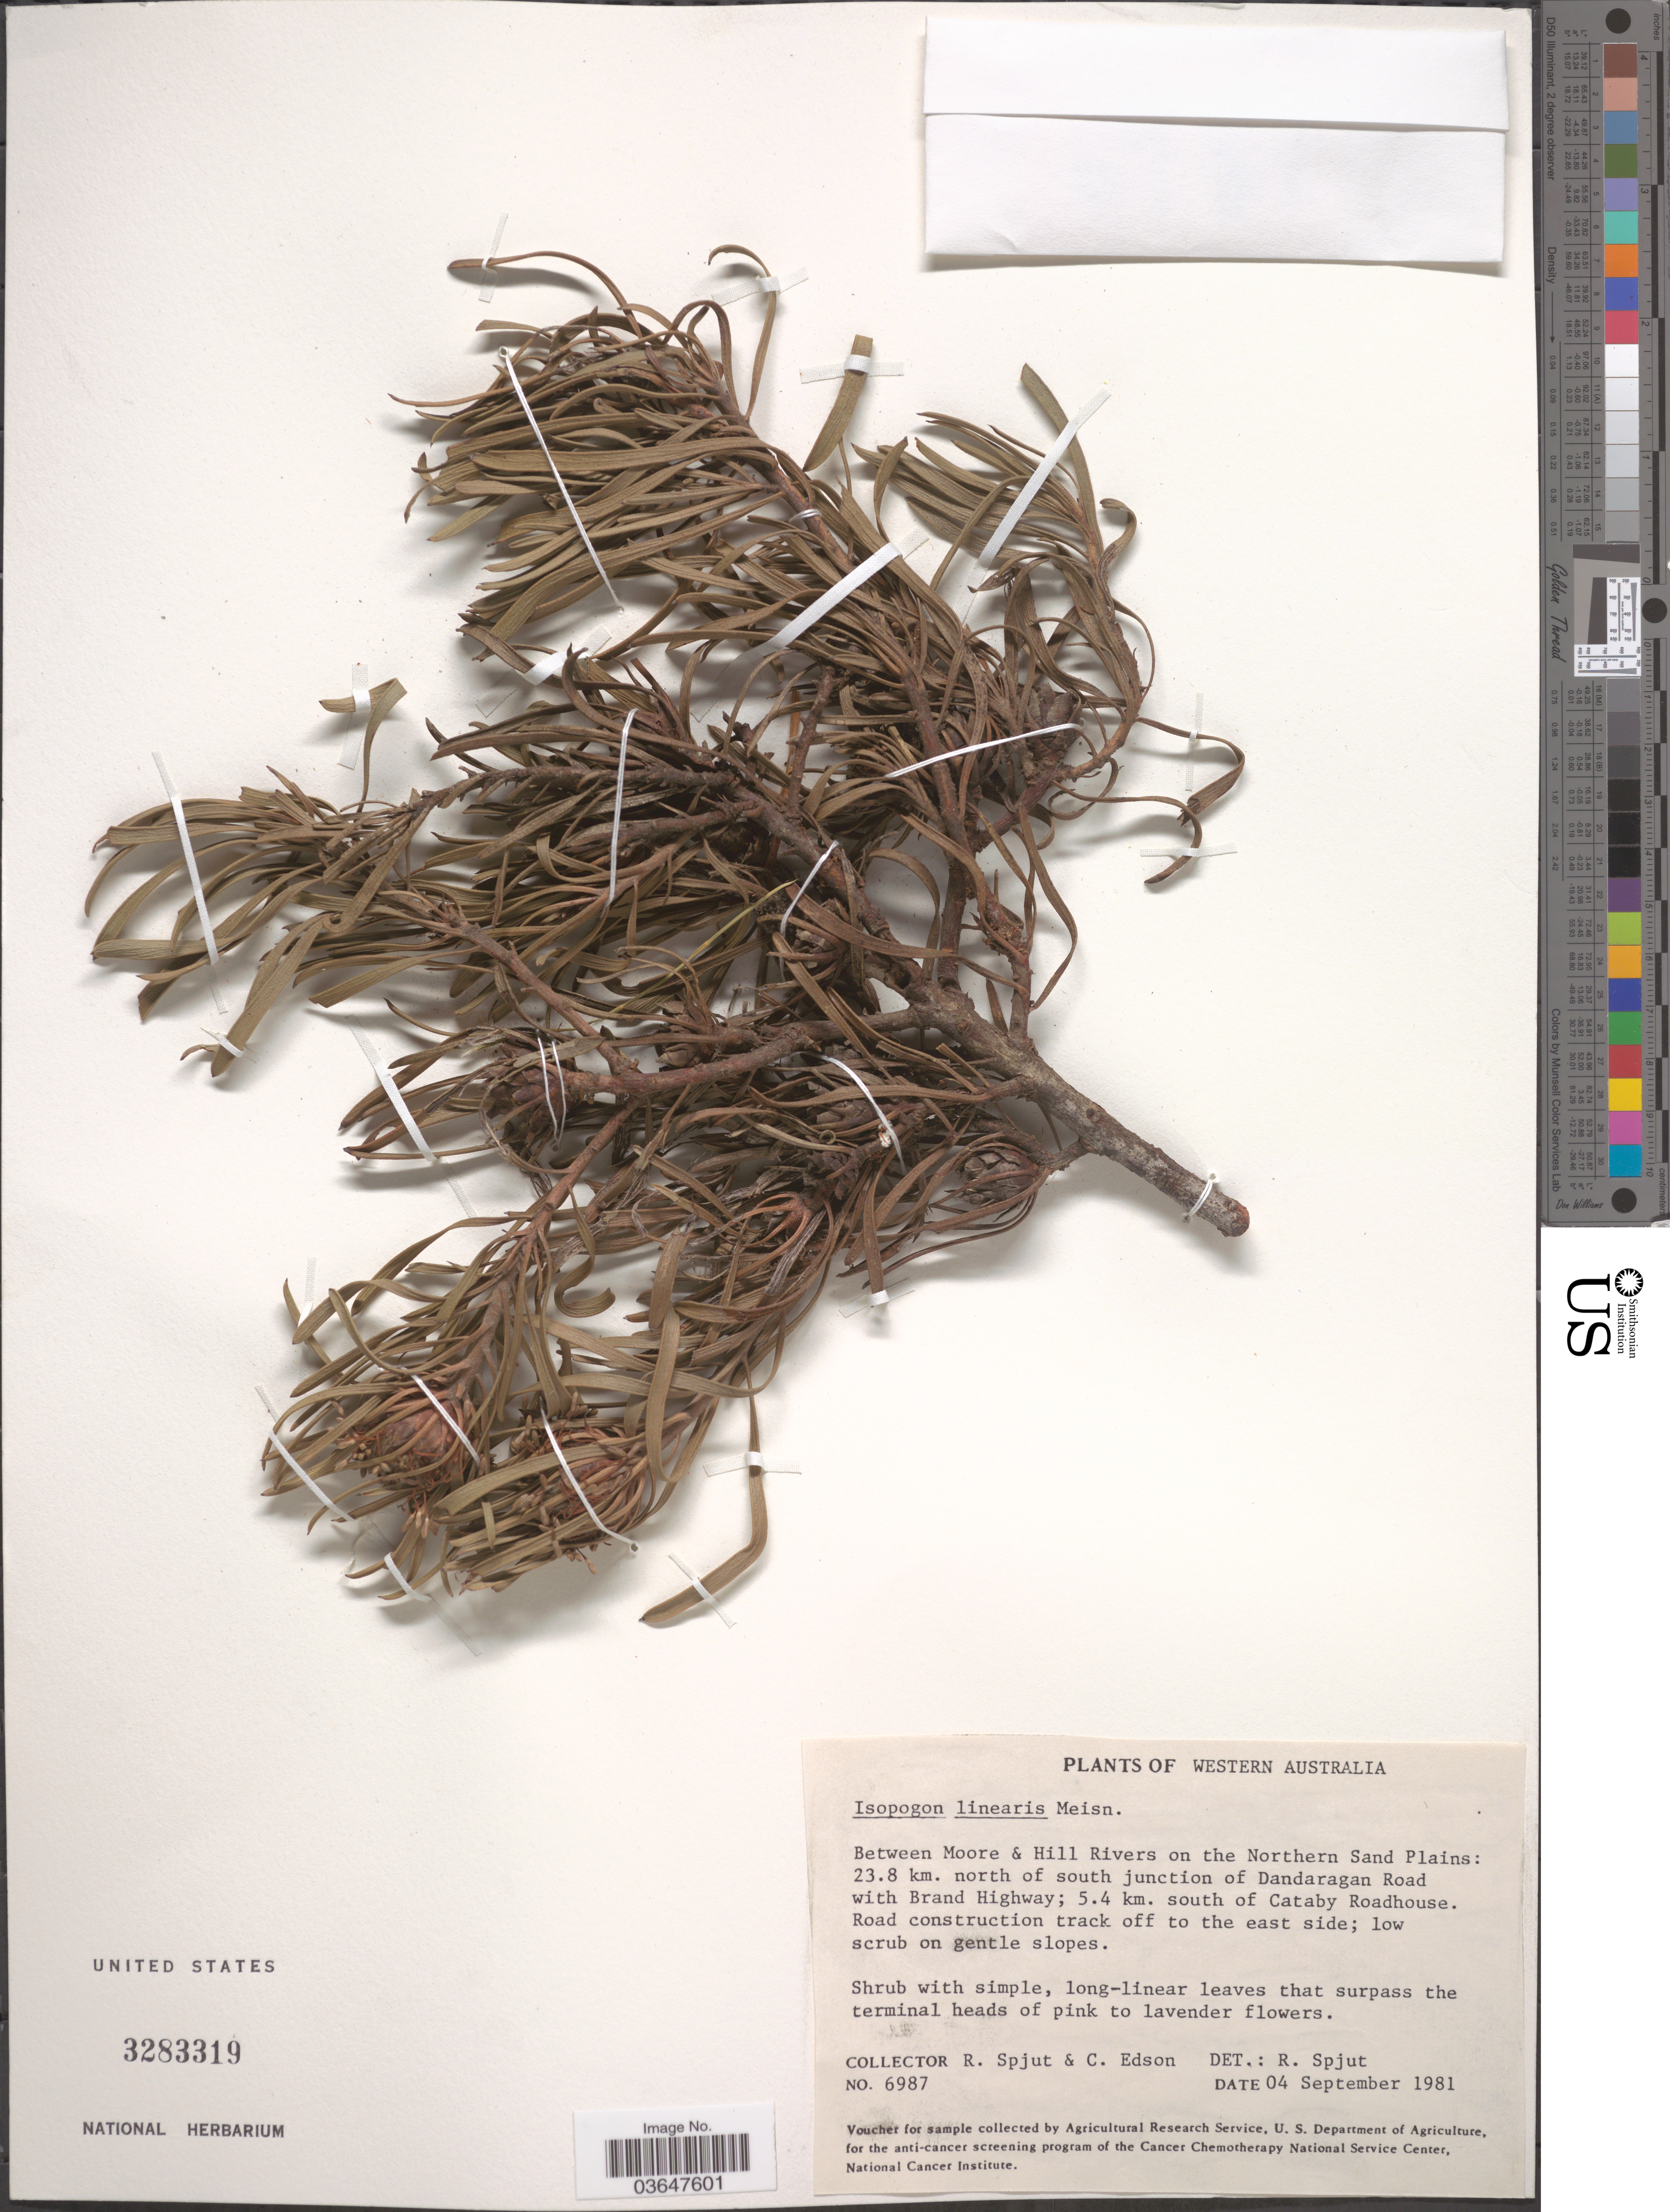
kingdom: Plantae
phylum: Tracheophyta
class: Magnoliopsida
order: Proteales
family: Proteaceae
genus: Isopogon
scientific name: Isopogon linearis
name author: Meisn.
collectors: R. Spjut & C. Edson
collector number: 6987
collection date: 1981-09-04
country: Australia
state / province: Western Australia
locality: Between Moore & Hill Rivers on the Northern Sand Plains: 23.8 km. north of south junction of Dandaragan Road with Brand Highway; 5.4 km. south of Cataby Roadhouse. Road construction track off to the east side.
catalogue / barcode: US 3283319